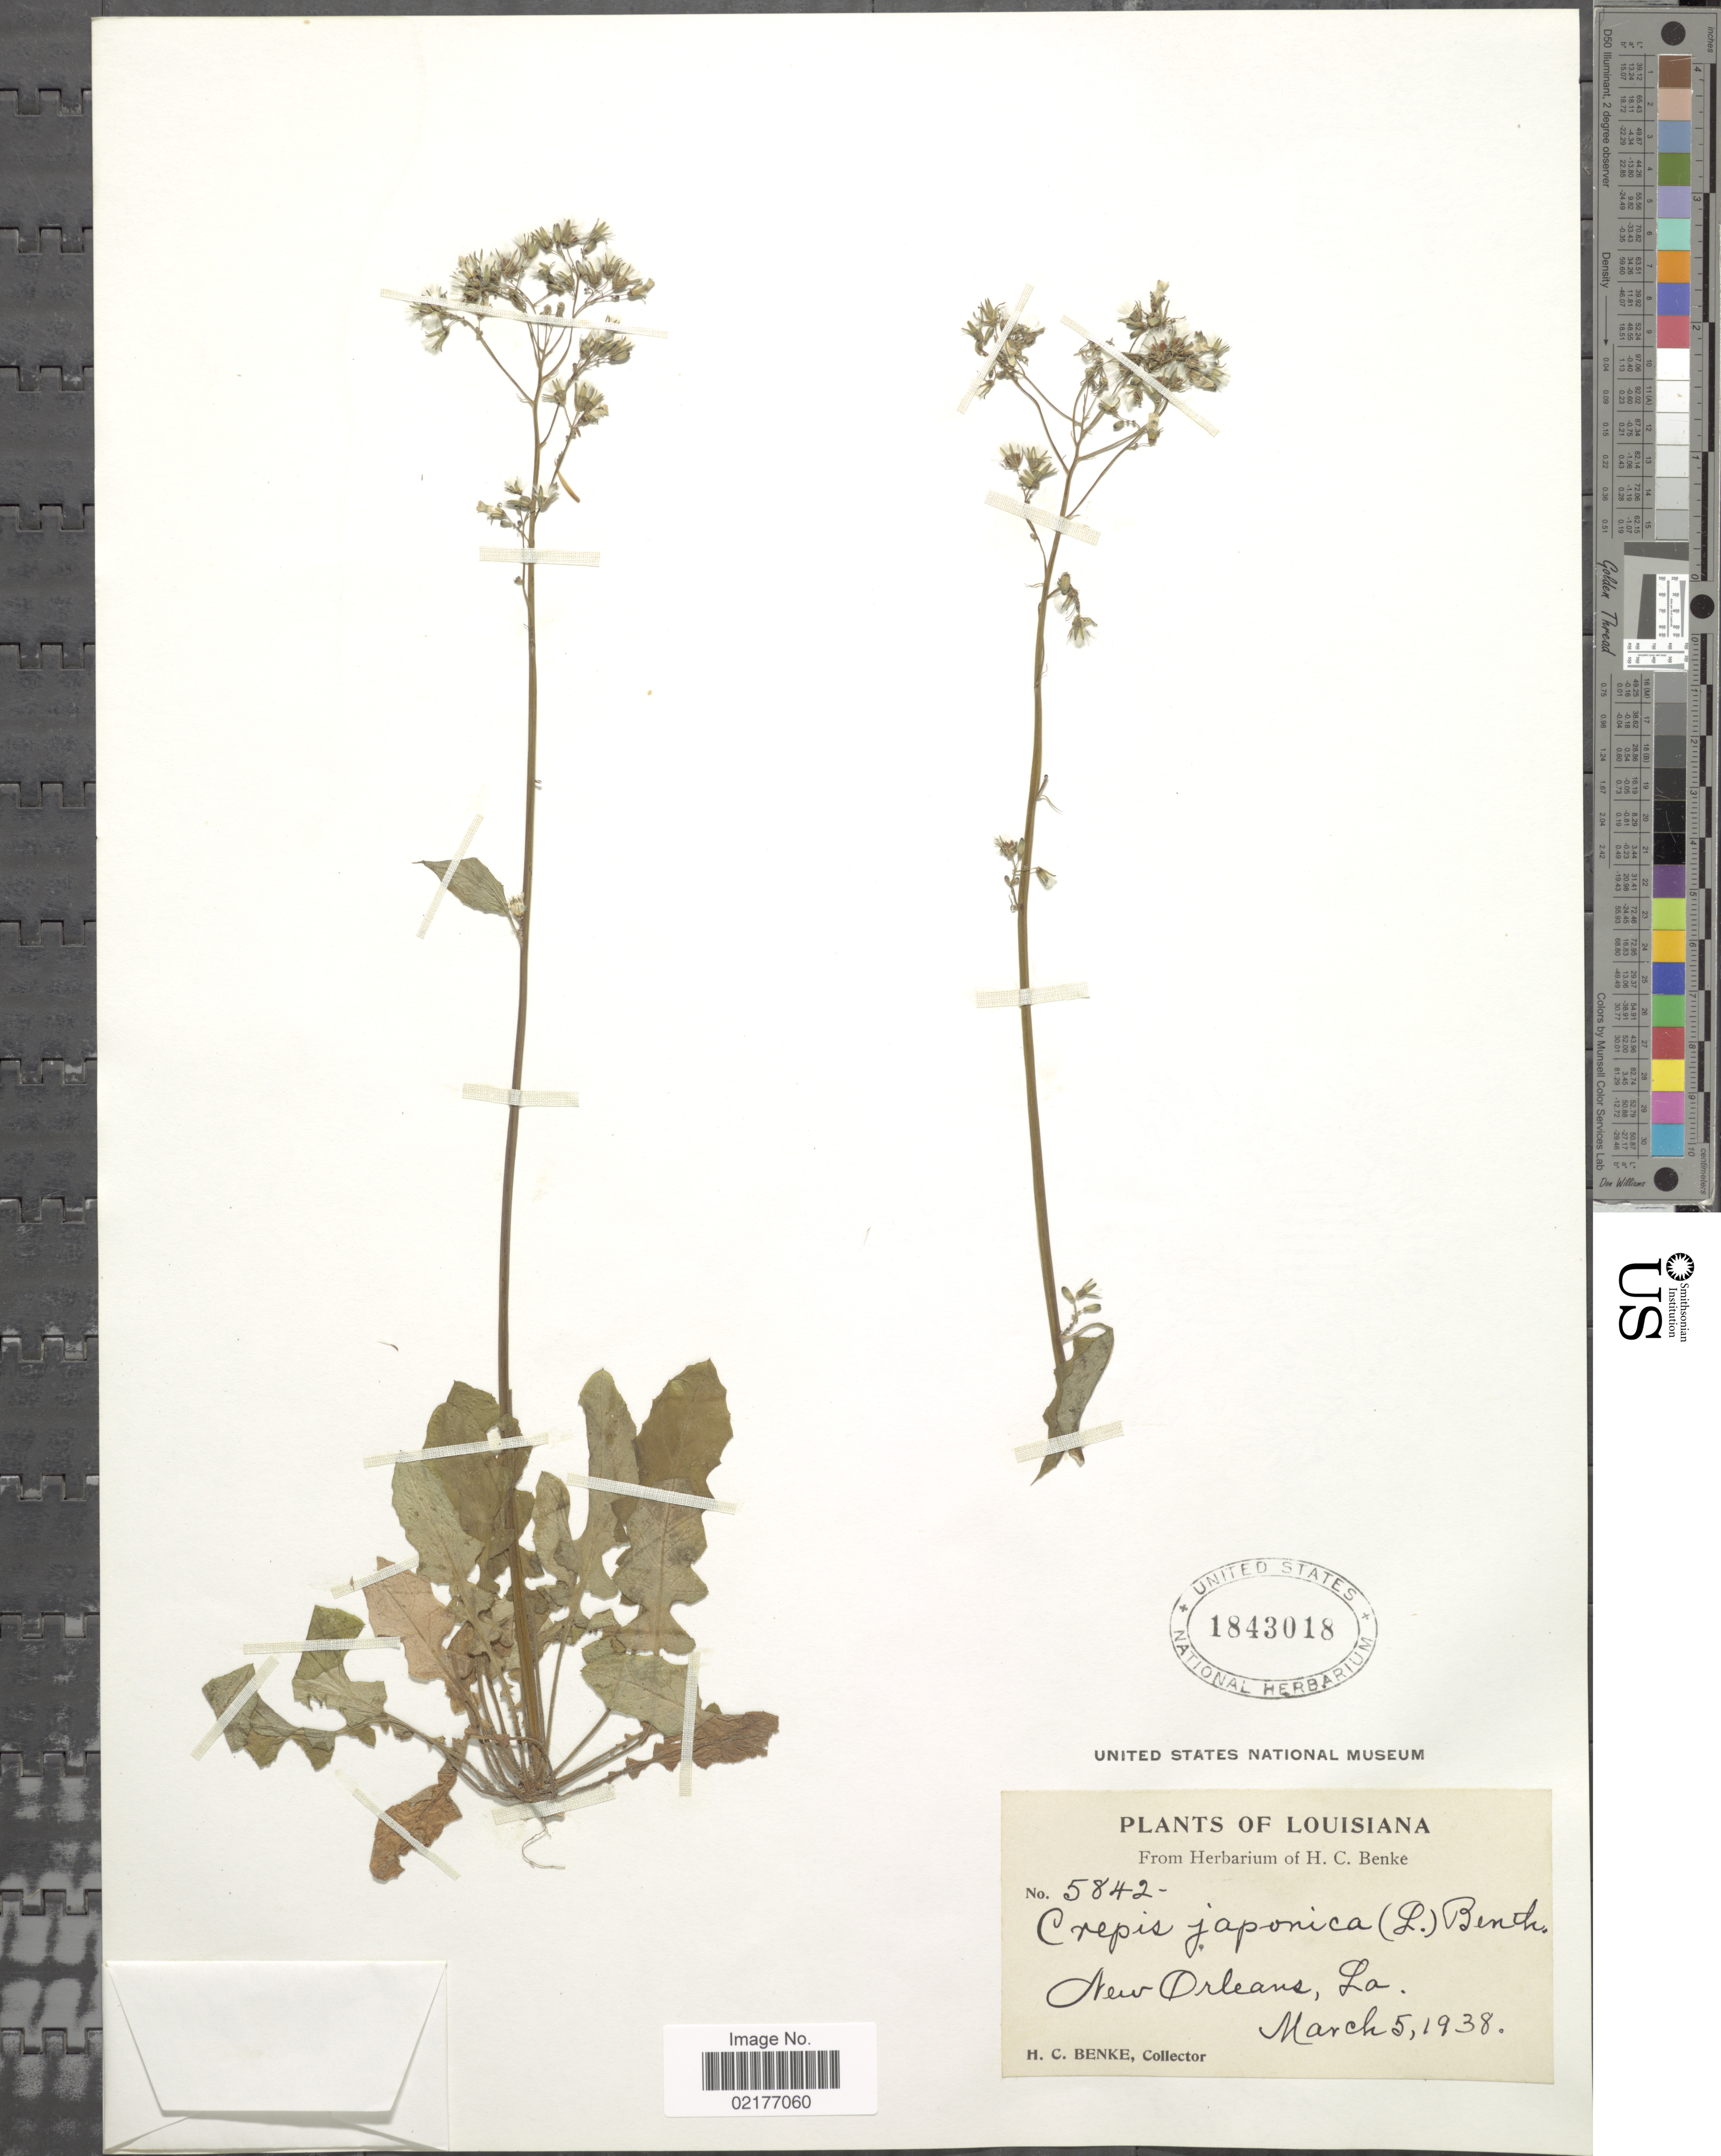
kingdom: Plantae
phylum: Tracheophyta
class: Magnoliopsida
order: Asterales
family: Asteraceae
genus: Youngia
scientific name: Youngia japonica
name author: (L.) DC.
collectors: H. Benke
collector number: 5842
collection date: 1938-03-05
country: United States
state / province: Louisiana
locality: New Orleans, La.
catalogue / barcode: US 1843018